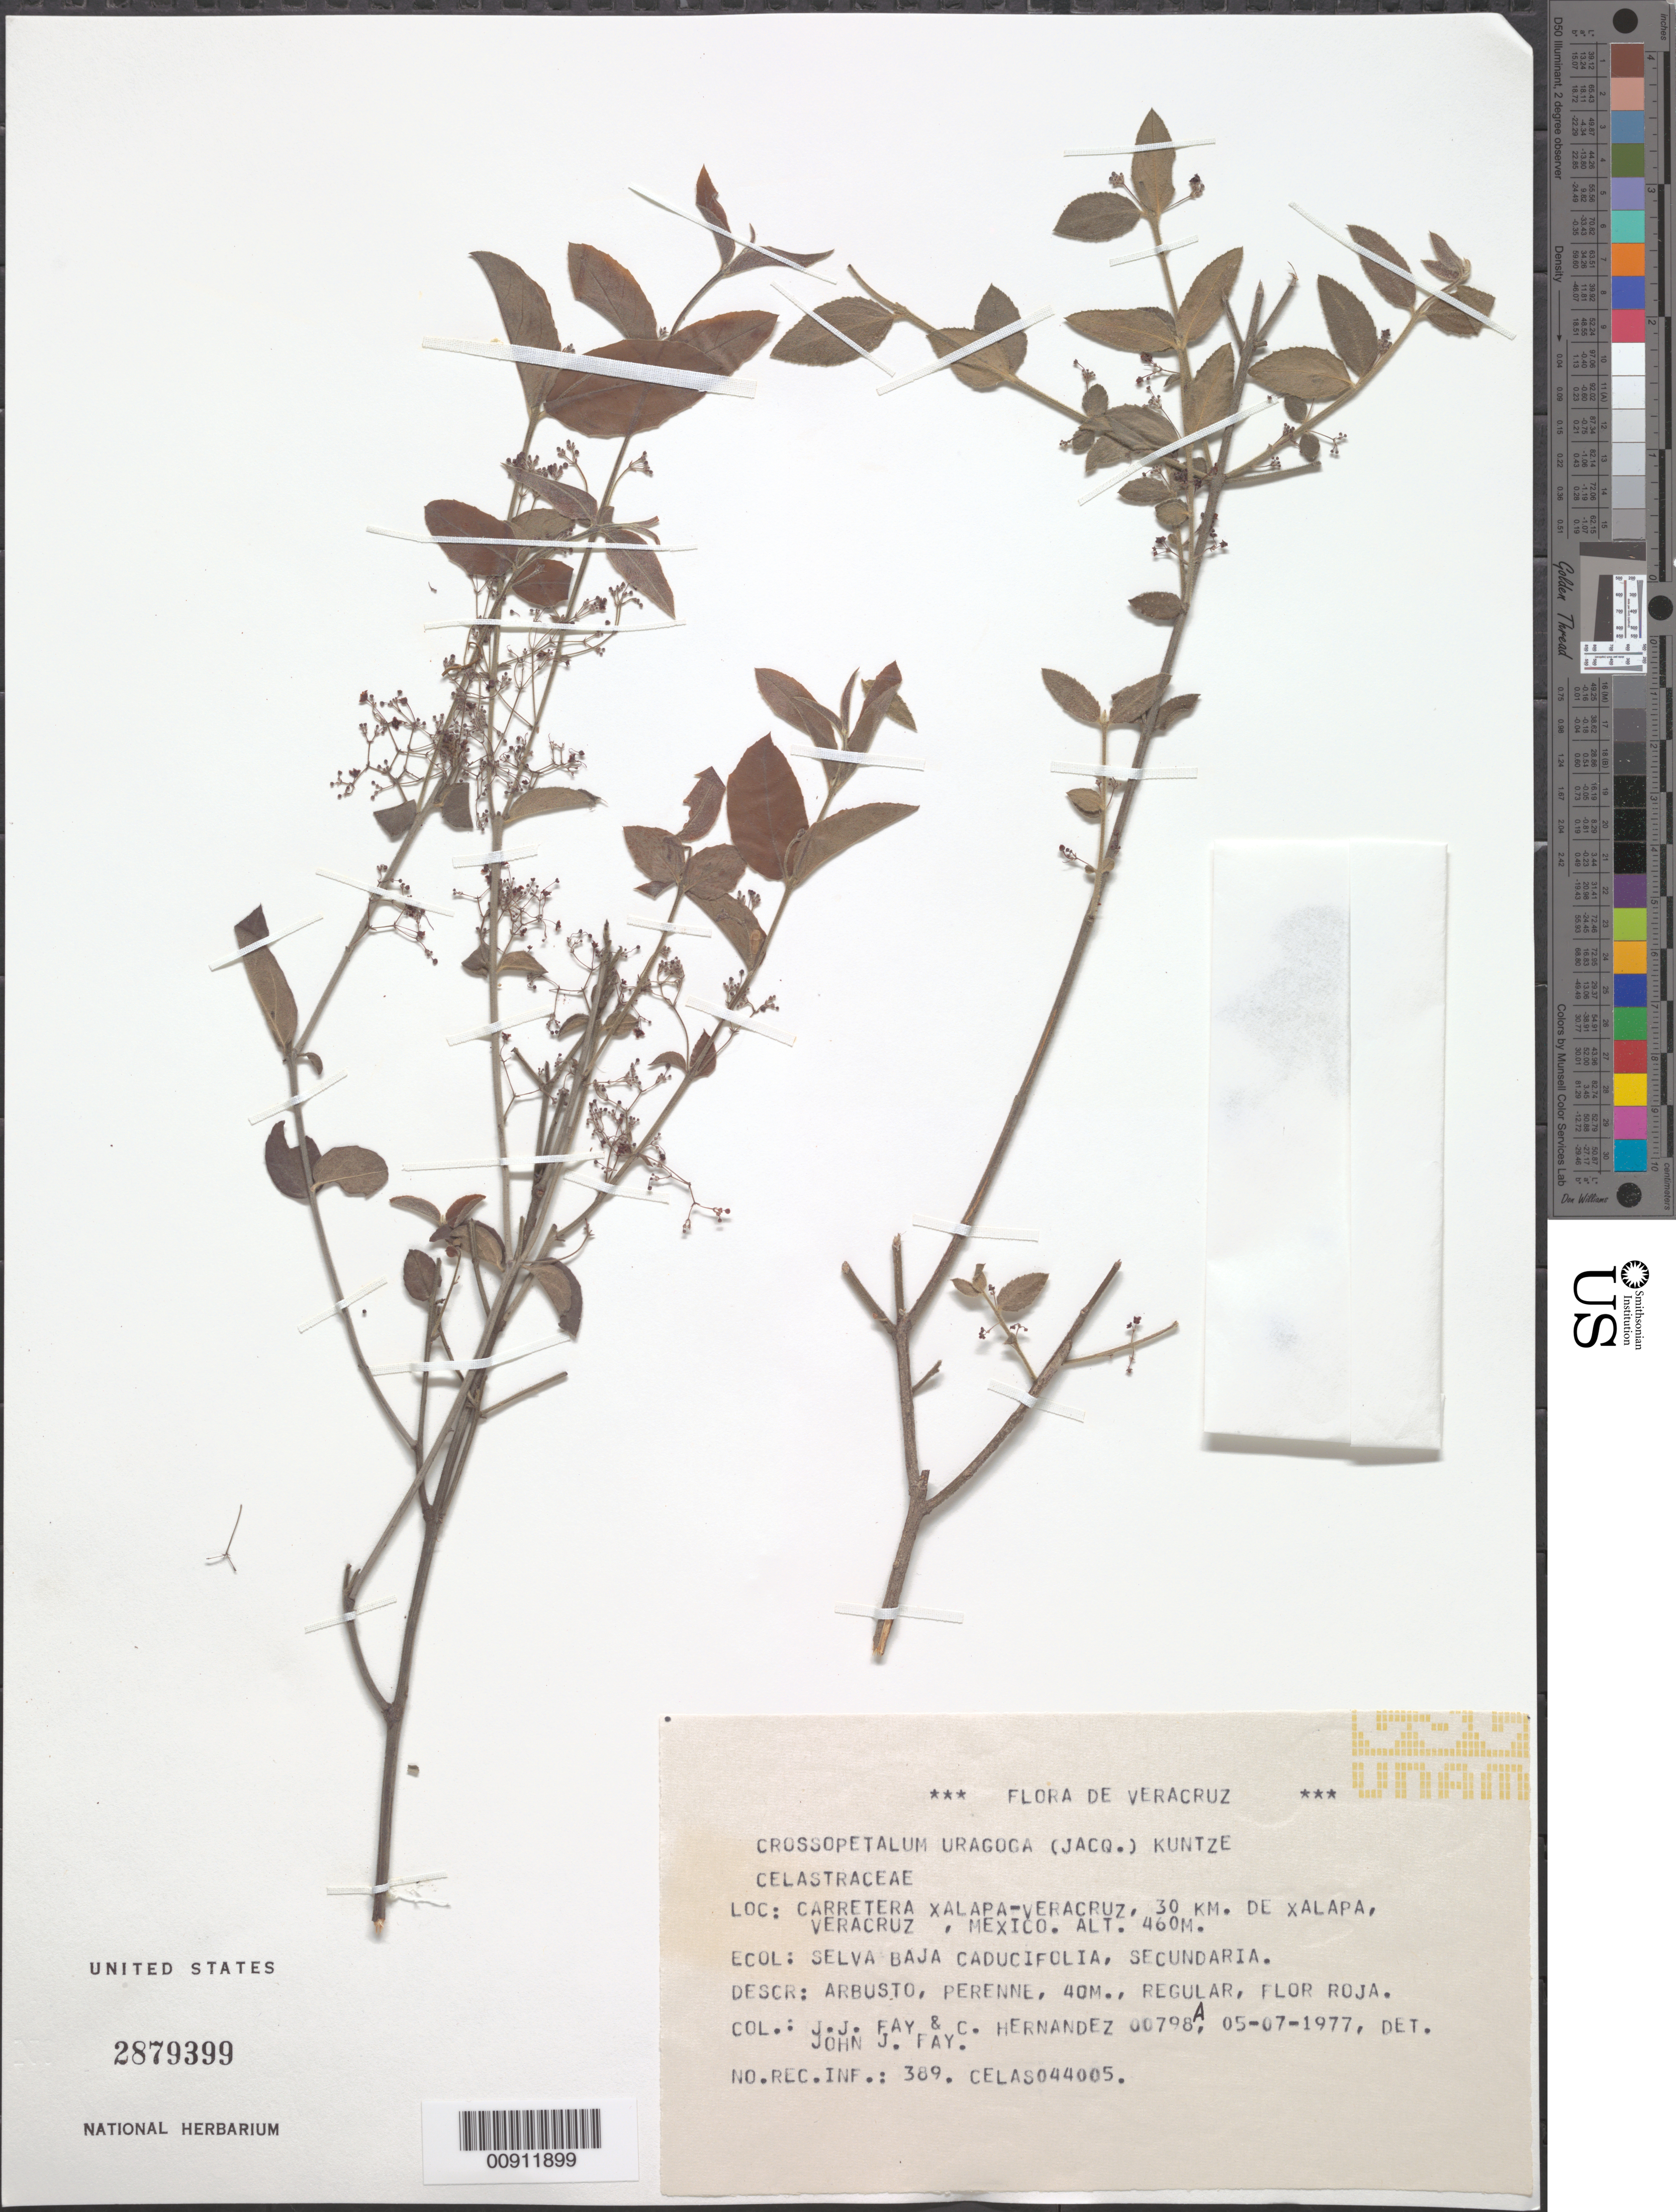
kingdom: Plantae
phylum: Tracheophyta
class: Magnoliopsida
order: Celastrales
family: Celastraceae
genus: Crossopetalum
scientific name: Crossopetalum uragoga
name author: (Jacq.) Kuntze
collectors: J. J. Fay & C. Hernandez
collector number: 00798 A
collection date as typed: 05 Jul 1977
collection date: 1977-07-05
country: Mexico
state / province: Veracruz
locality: Carretera Xalapa-Veracruz, 30 km. de Xalapa, Veracruz.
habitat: Selva baja caducifolia, secundaria.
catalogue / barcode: US 2879399